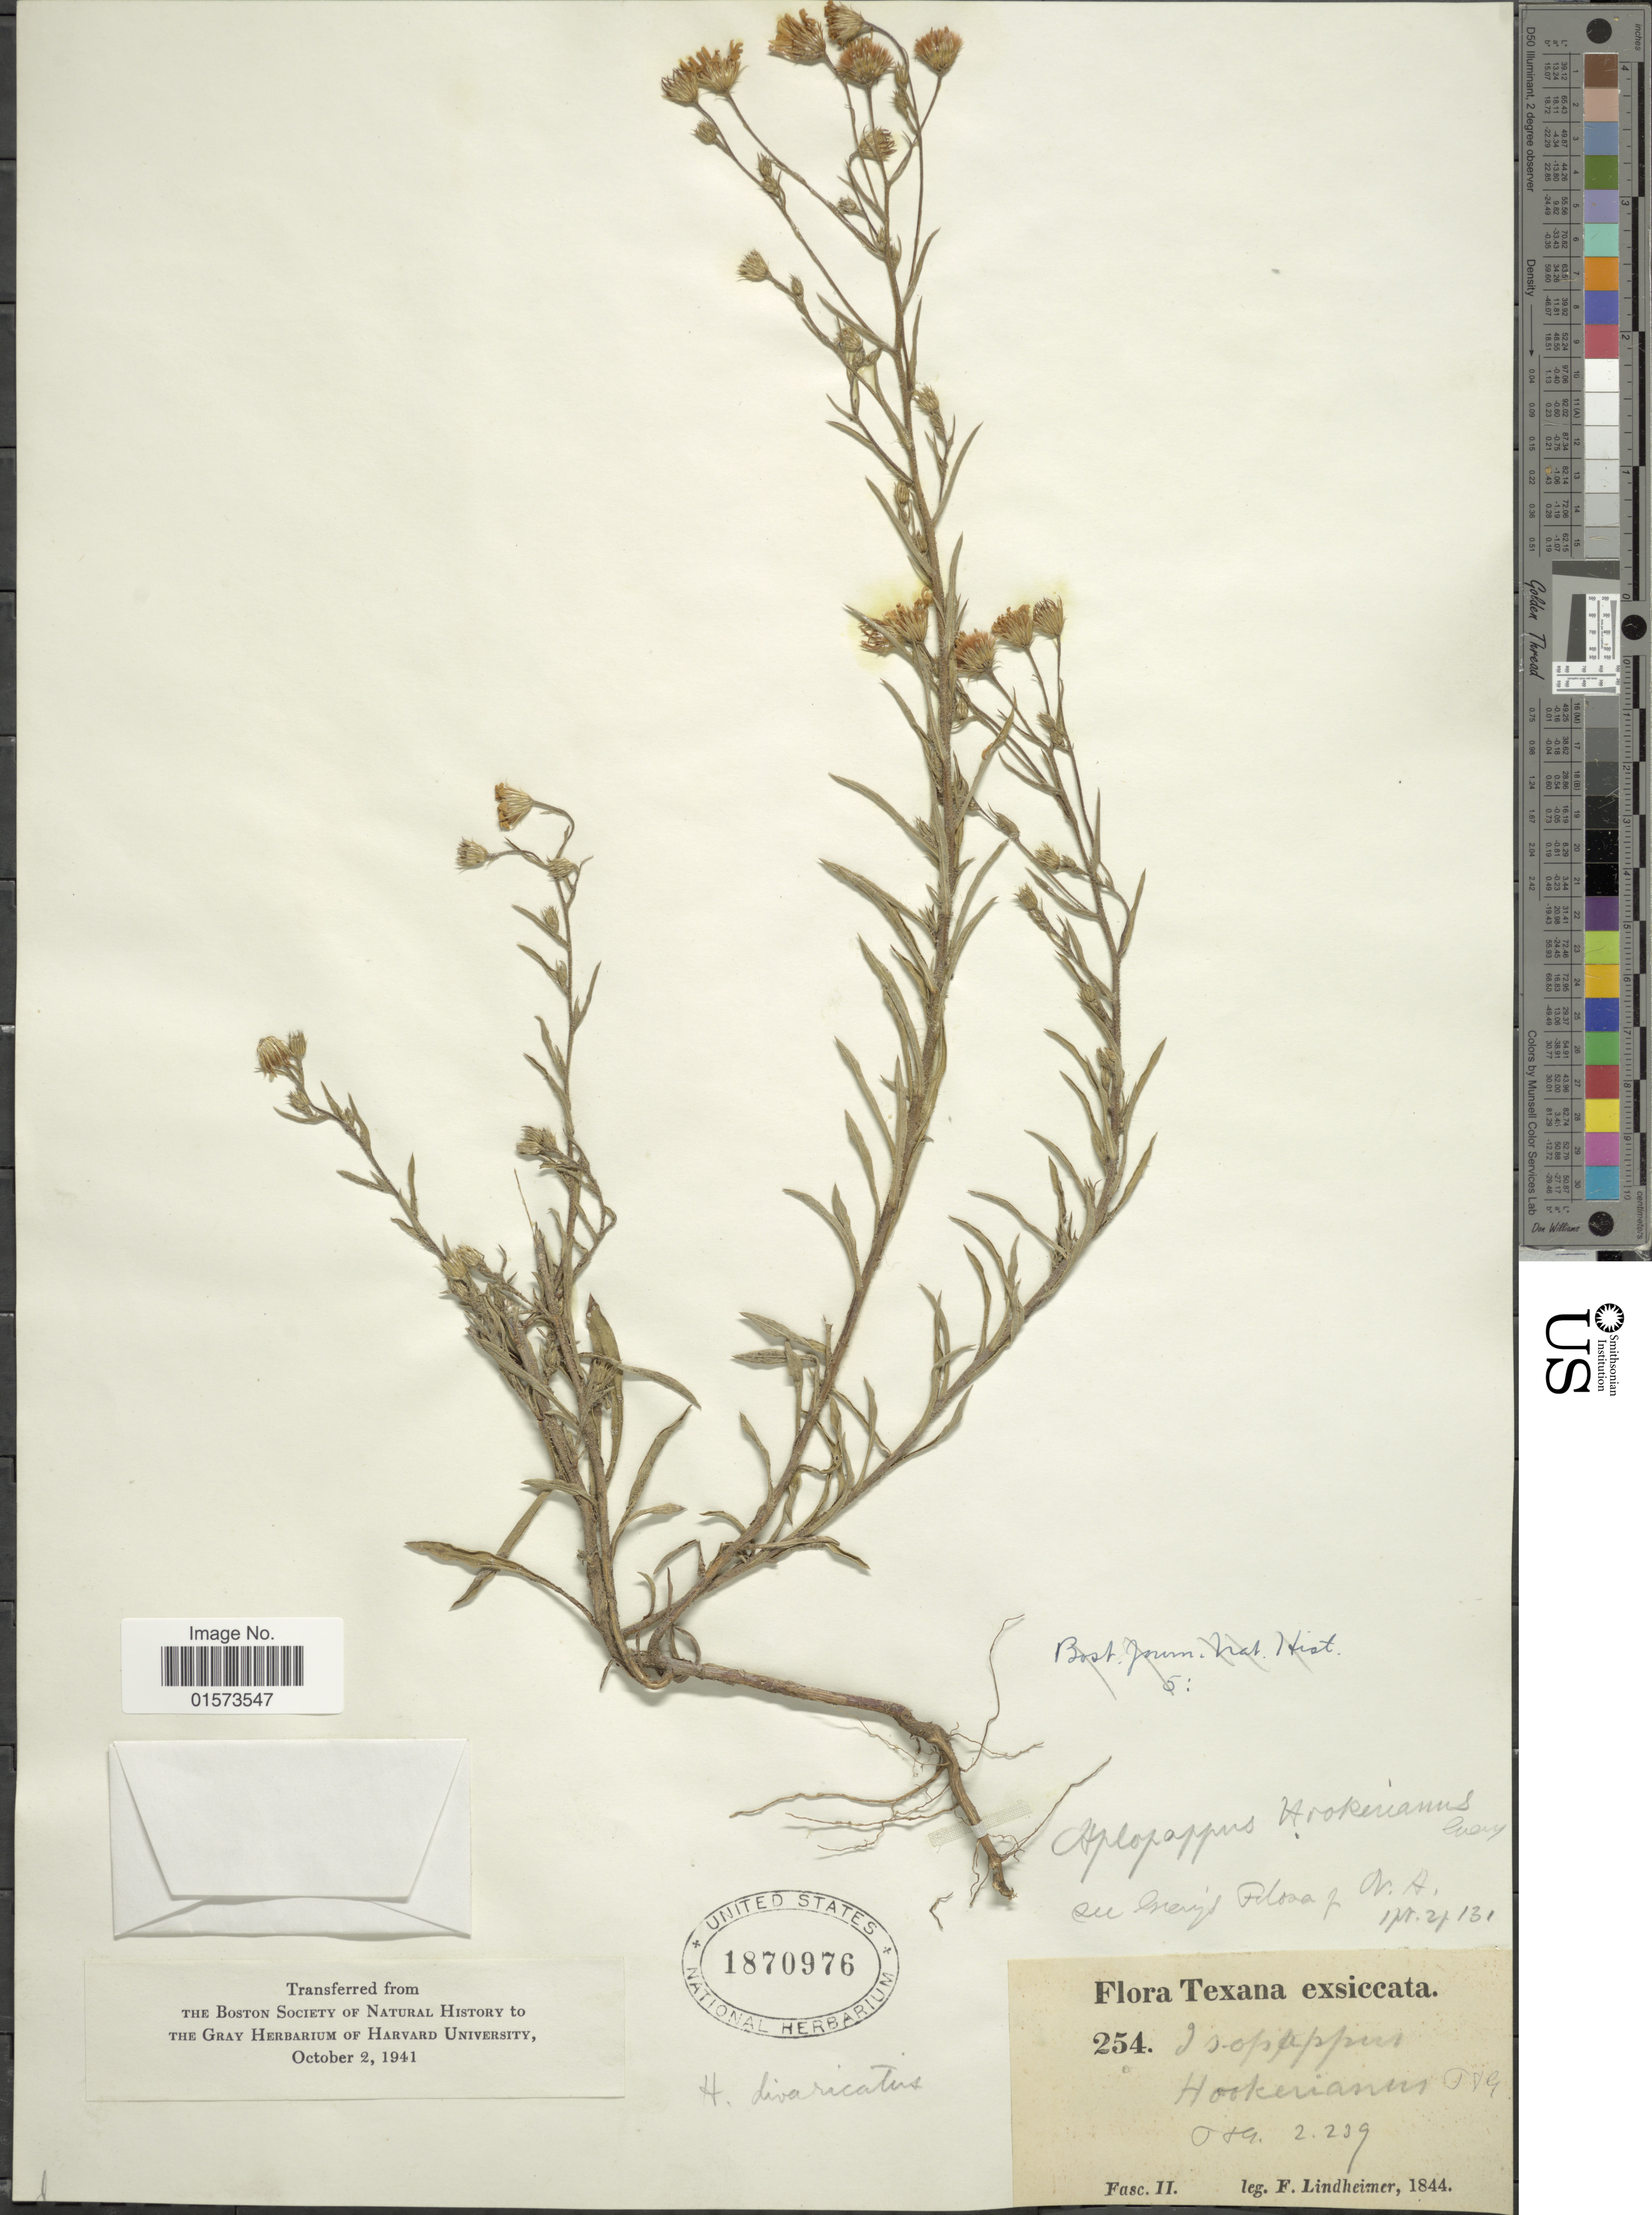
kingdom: Plantae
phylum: Tracheophyta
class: Magnoliopsida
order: Asterales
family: Asteraceae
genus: Croptilon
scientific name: Croptilon divaricatum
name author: (Nutt.) Raf.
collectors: F. Lindheimer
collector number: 254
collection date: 1844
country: United States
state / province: Texas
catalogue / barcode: US 1870976